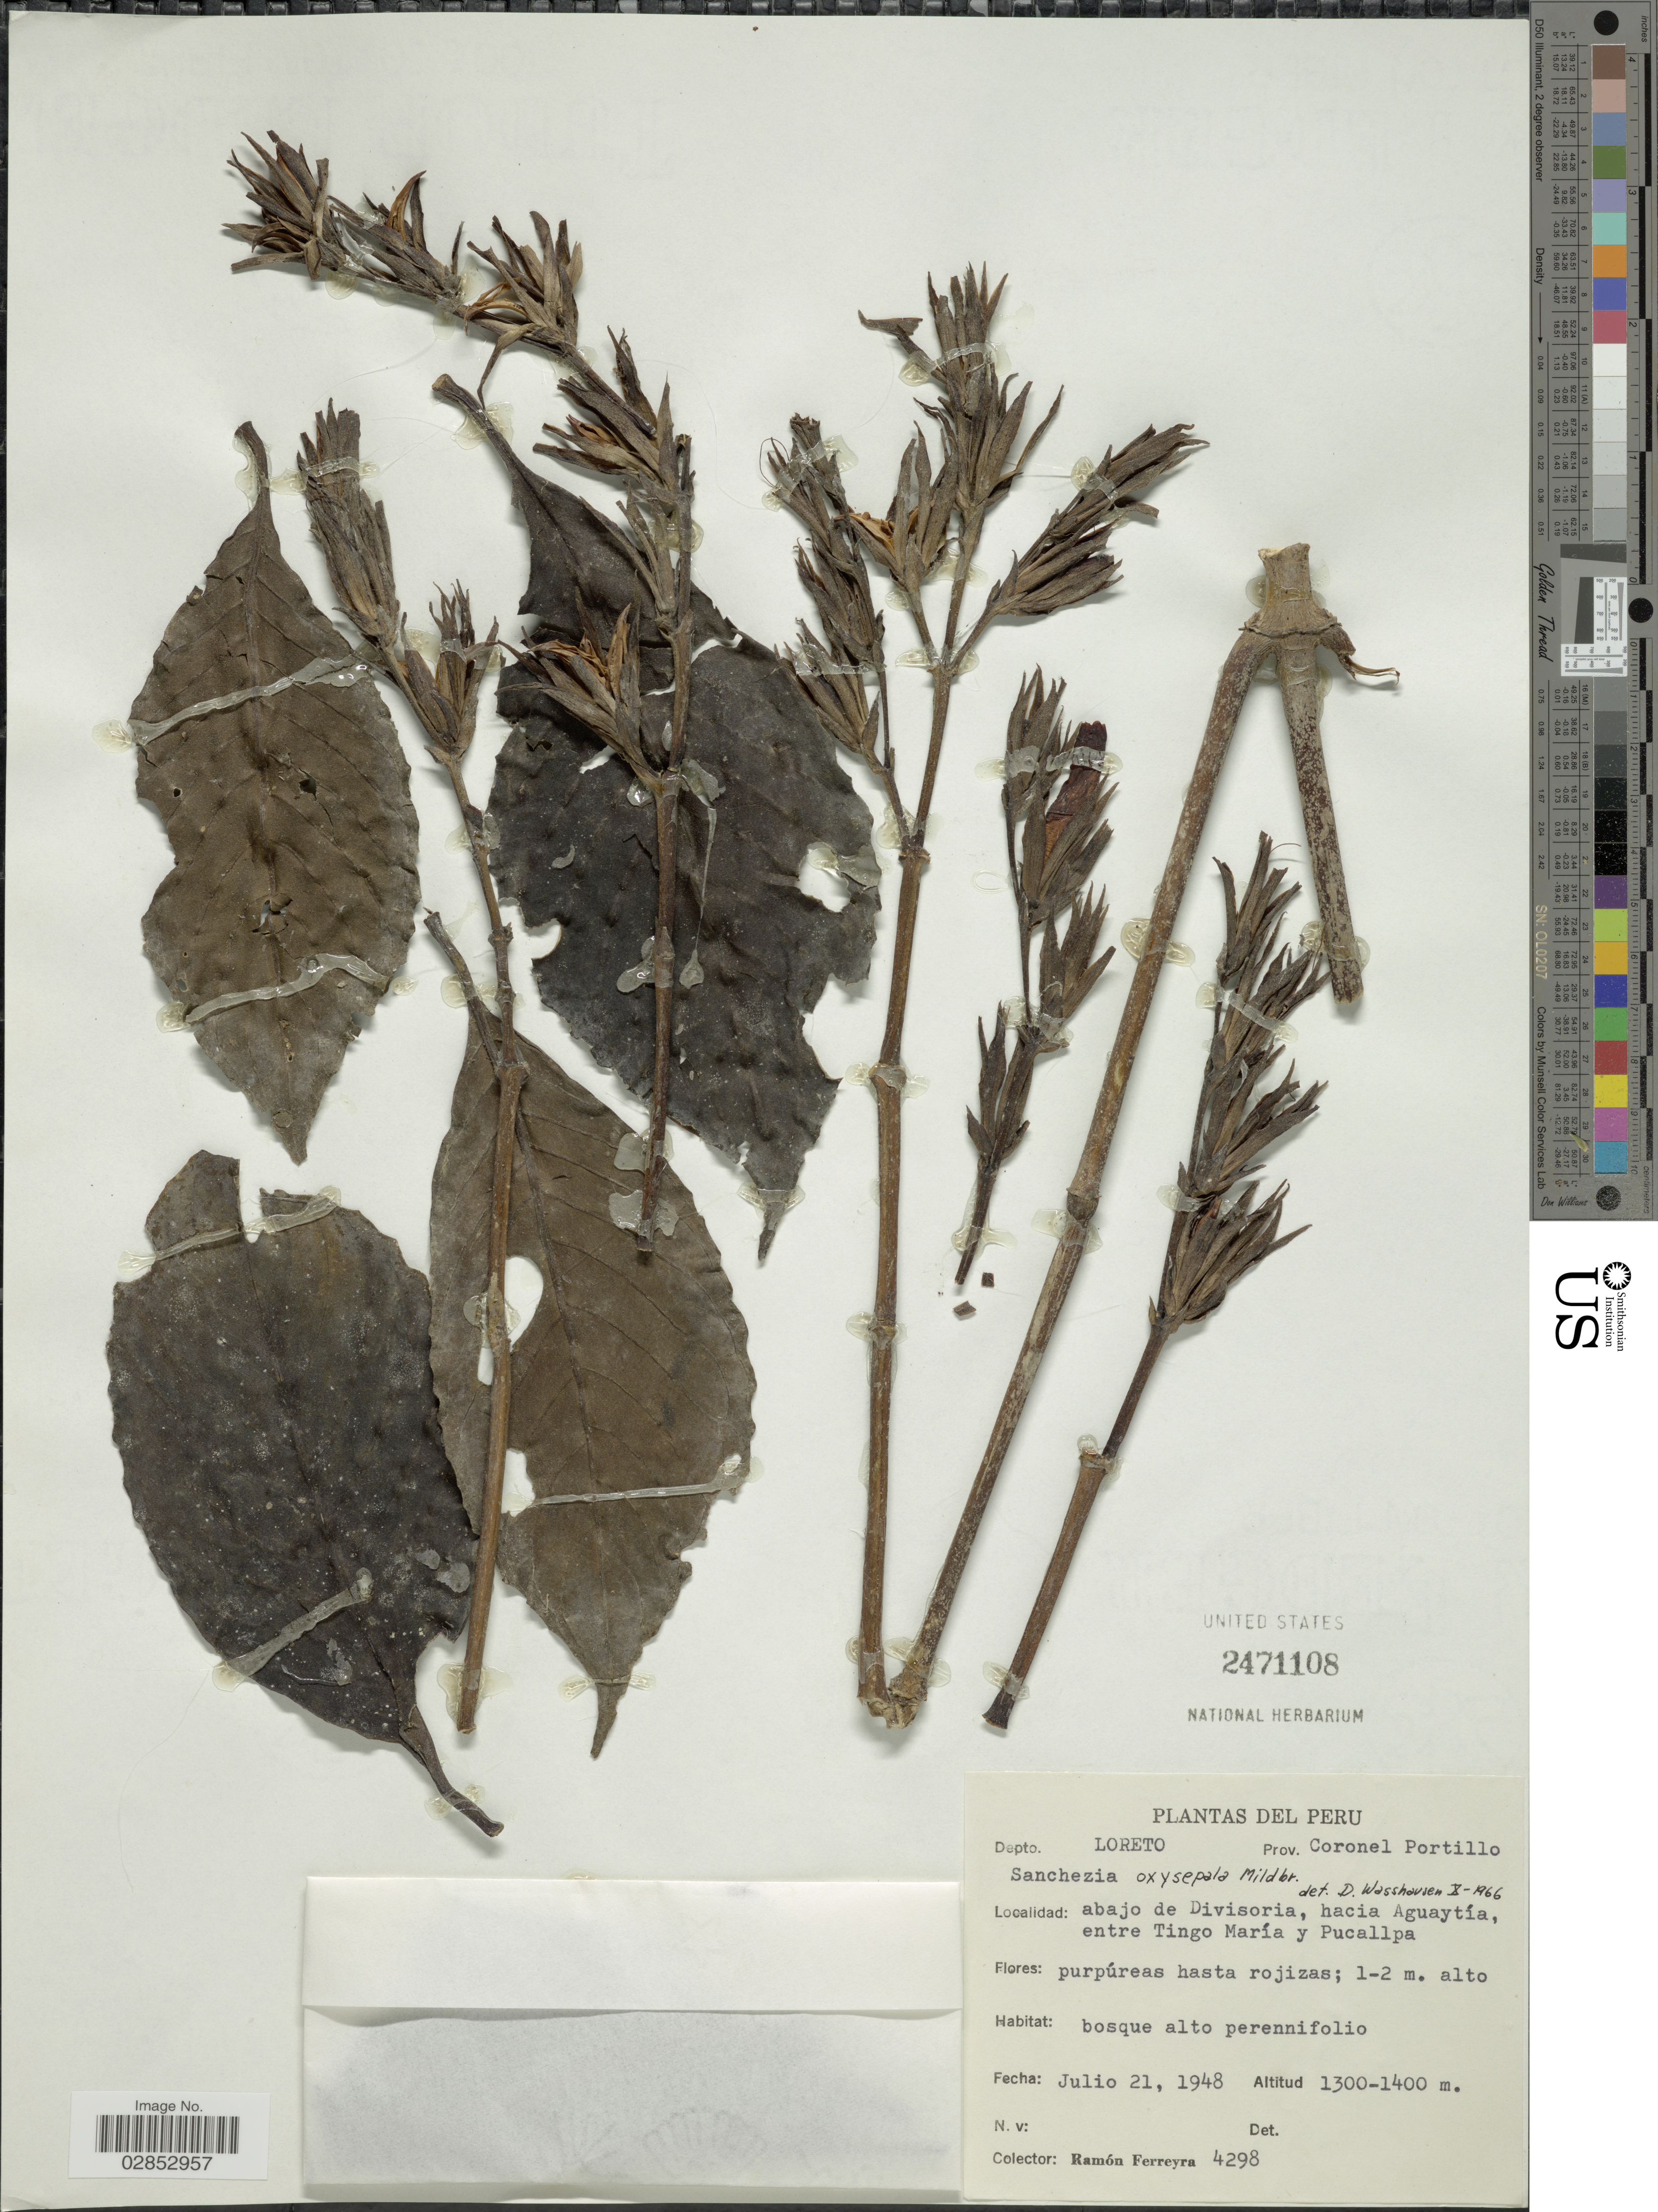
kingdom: Plantae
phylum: Tracheophyta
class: Magnoliopsida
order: Lamiales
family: Acanthaceae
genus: Sanchezia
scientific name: Sanchezia longiflora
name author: (Hook. f.) Hook. f. ex Planch.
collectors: R. A. Ferreyra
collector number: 4298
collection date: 1948-07-21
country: Peru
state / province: Loreto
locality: Depto. Loreto, Prov. Coronel Portillo, abajo de Divisoria, hacia Aguaytía, entre Tingo María y Pucallpa.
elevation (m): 1300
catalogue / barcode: US 2471108